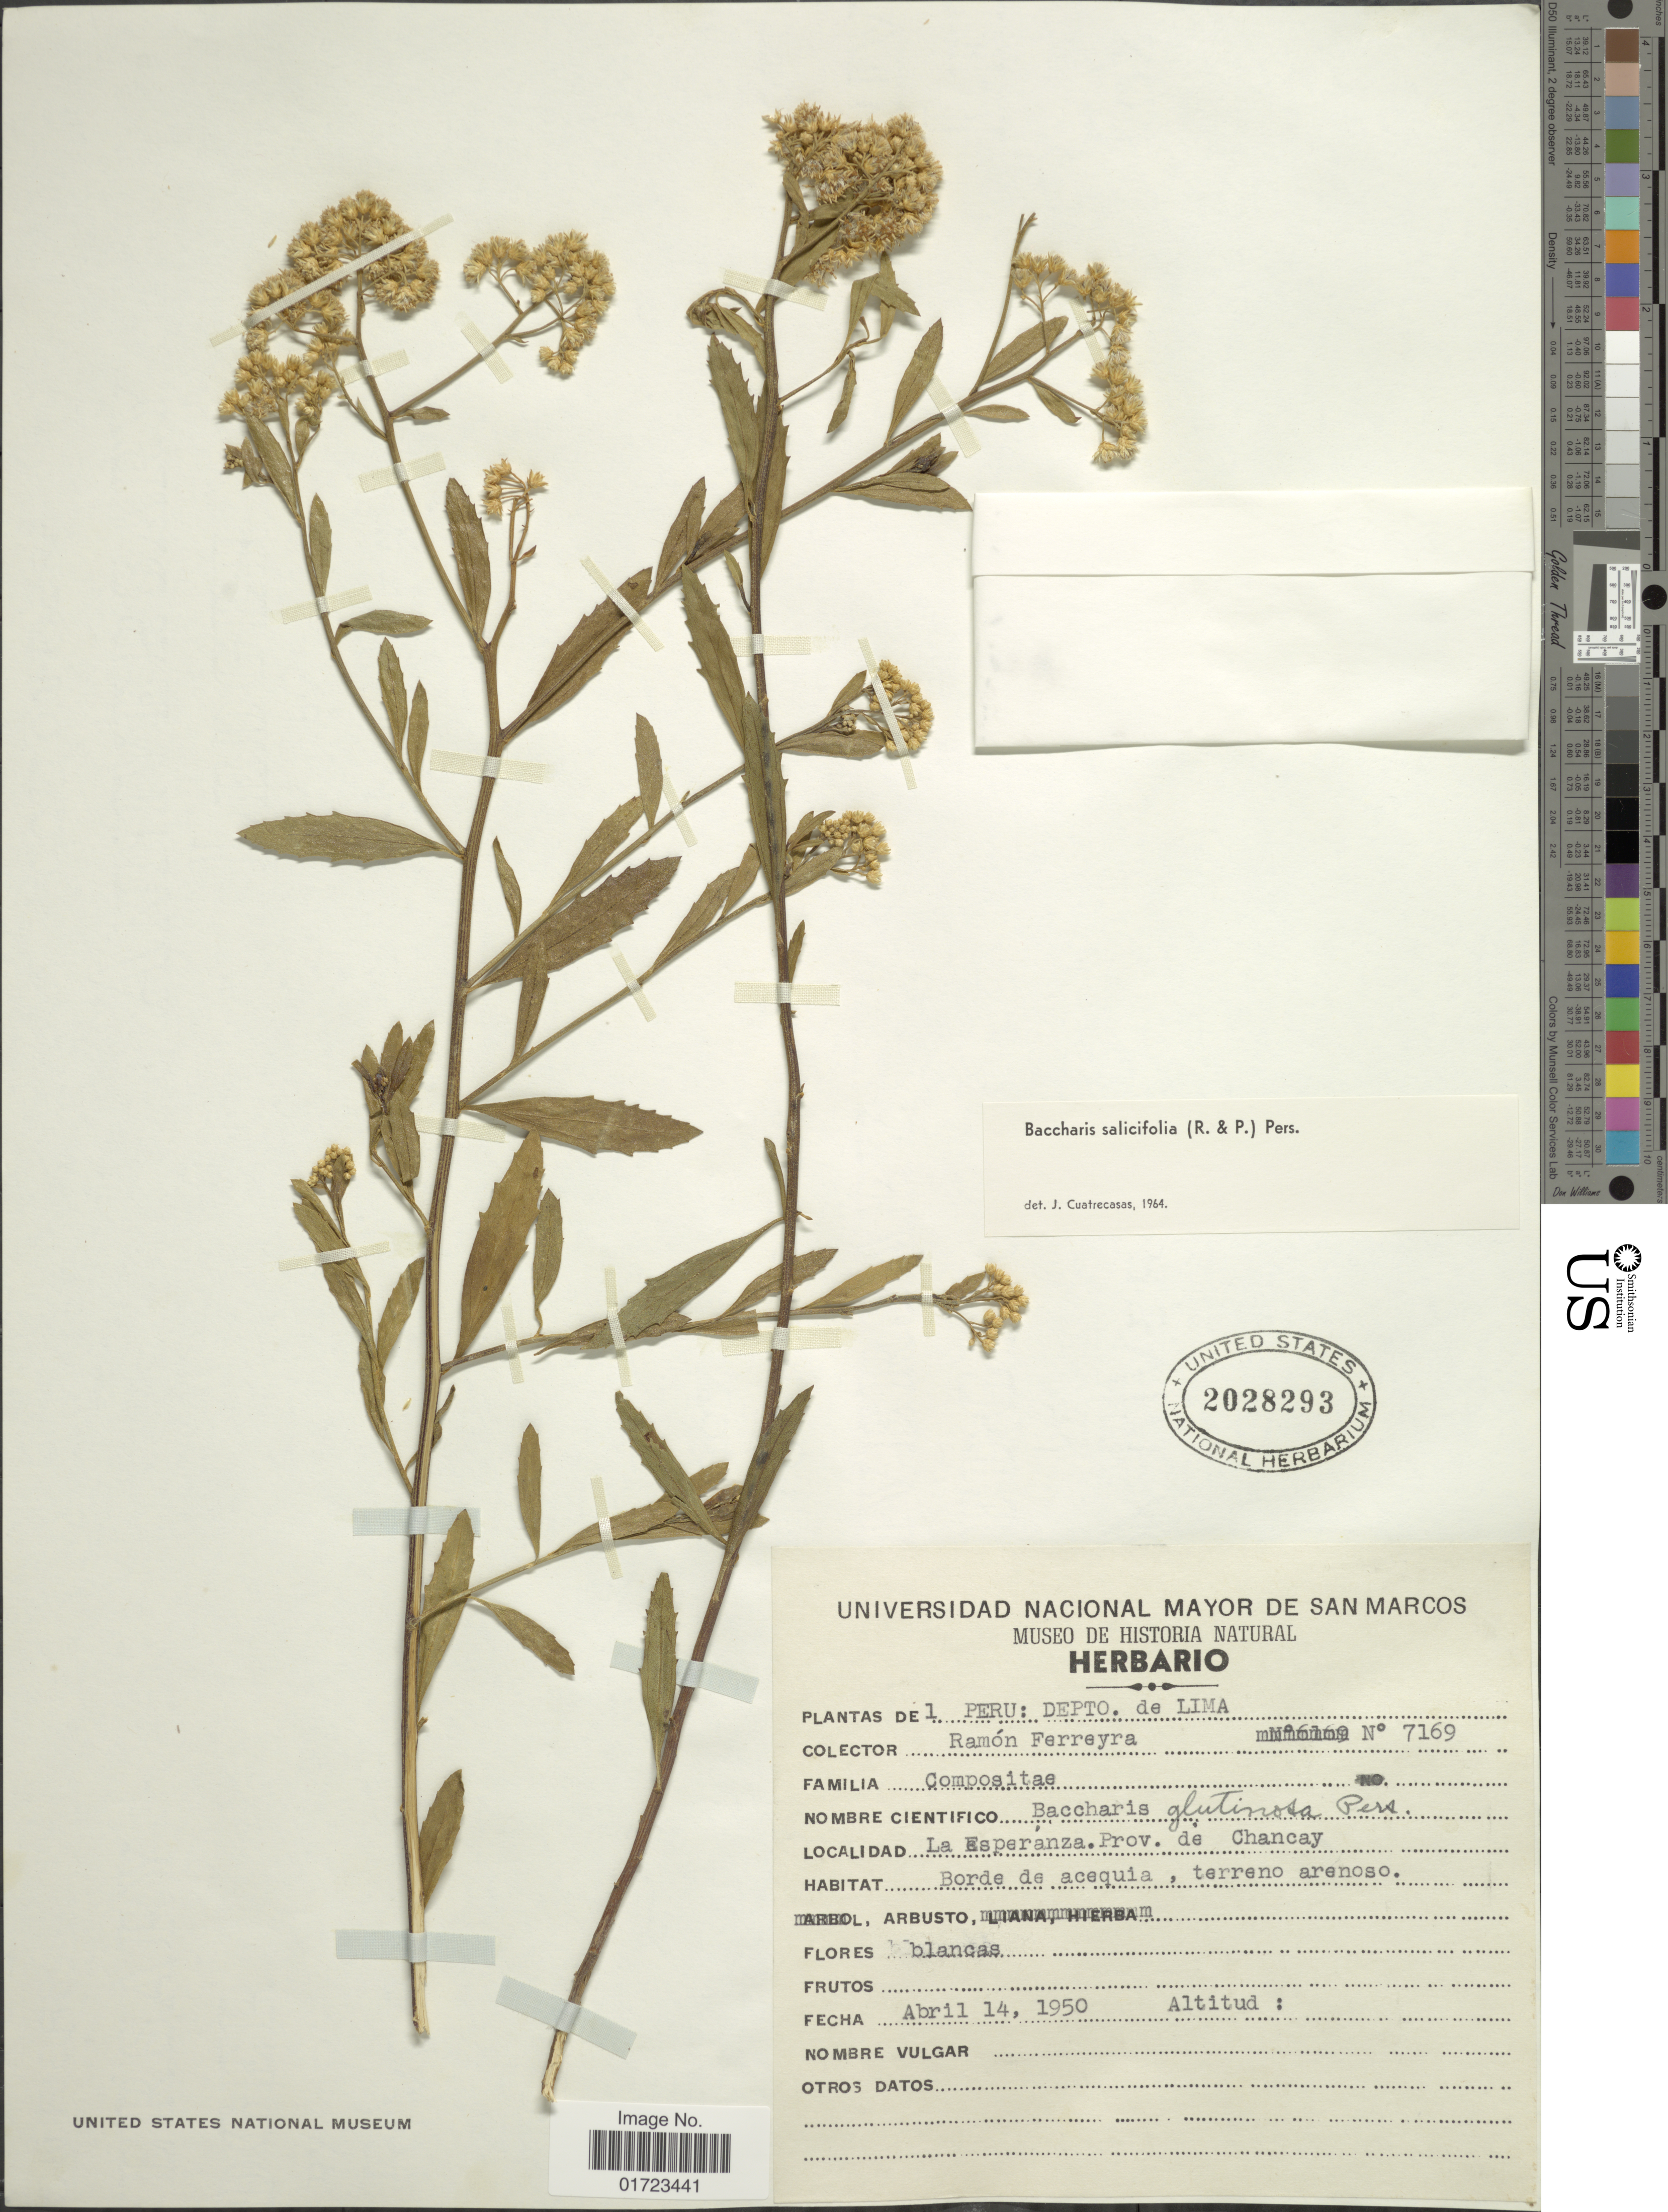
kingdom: Plantae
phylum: Tracheophyta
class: Magnoliopsida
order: Asterales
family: Asteraceae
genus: Baccharis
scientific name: Baccharis salicifolia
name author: (Ruiz & Pav.) Pers.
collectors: R. A. Ferreyra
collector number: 7169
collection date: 1950-04-14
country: Peru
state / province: Lima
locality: Peru: Depto. de Lima. La Esperanza, Prov, de Chancay.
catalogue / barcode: US 2028293